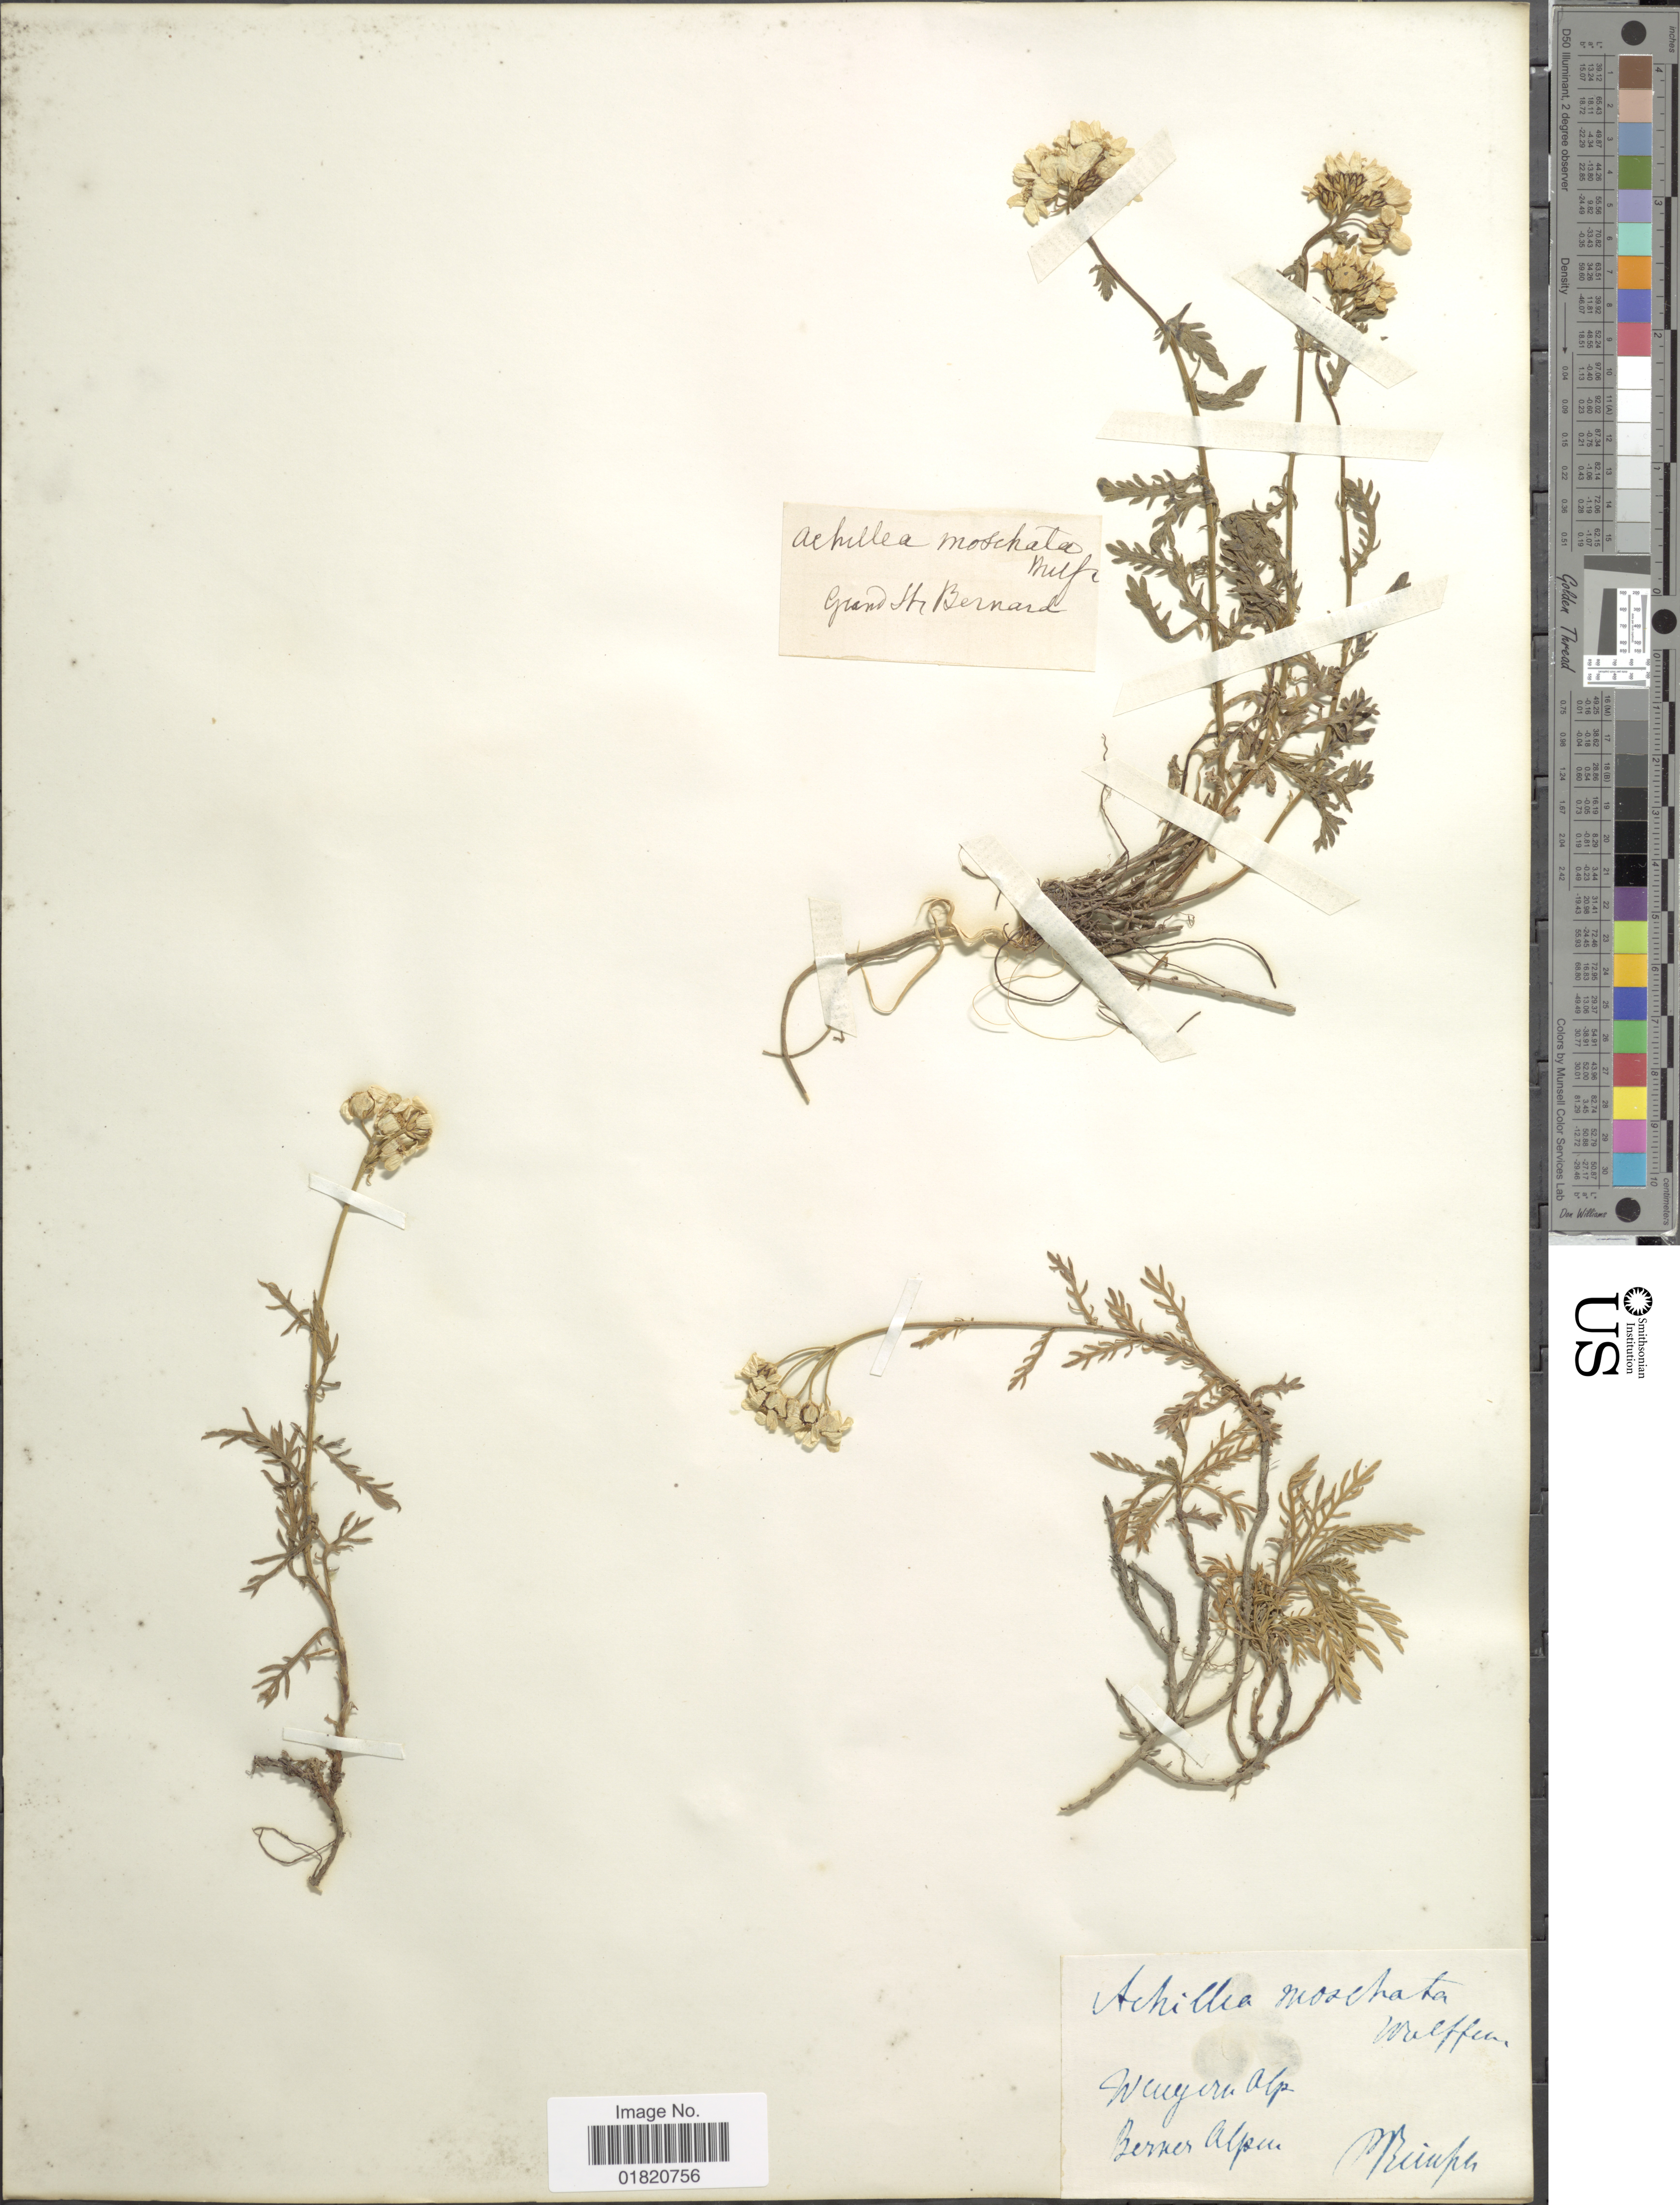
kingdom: Plantae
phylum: Tracheophyta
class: Magnoliopsida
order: Asterales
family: Asteraceae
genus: Achillea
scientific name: Achillea moschata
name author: Wulfen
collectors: M. Reinpen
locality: Weuyeru Alp. Berner Alpen, Grand St. Bernard [interpreted]